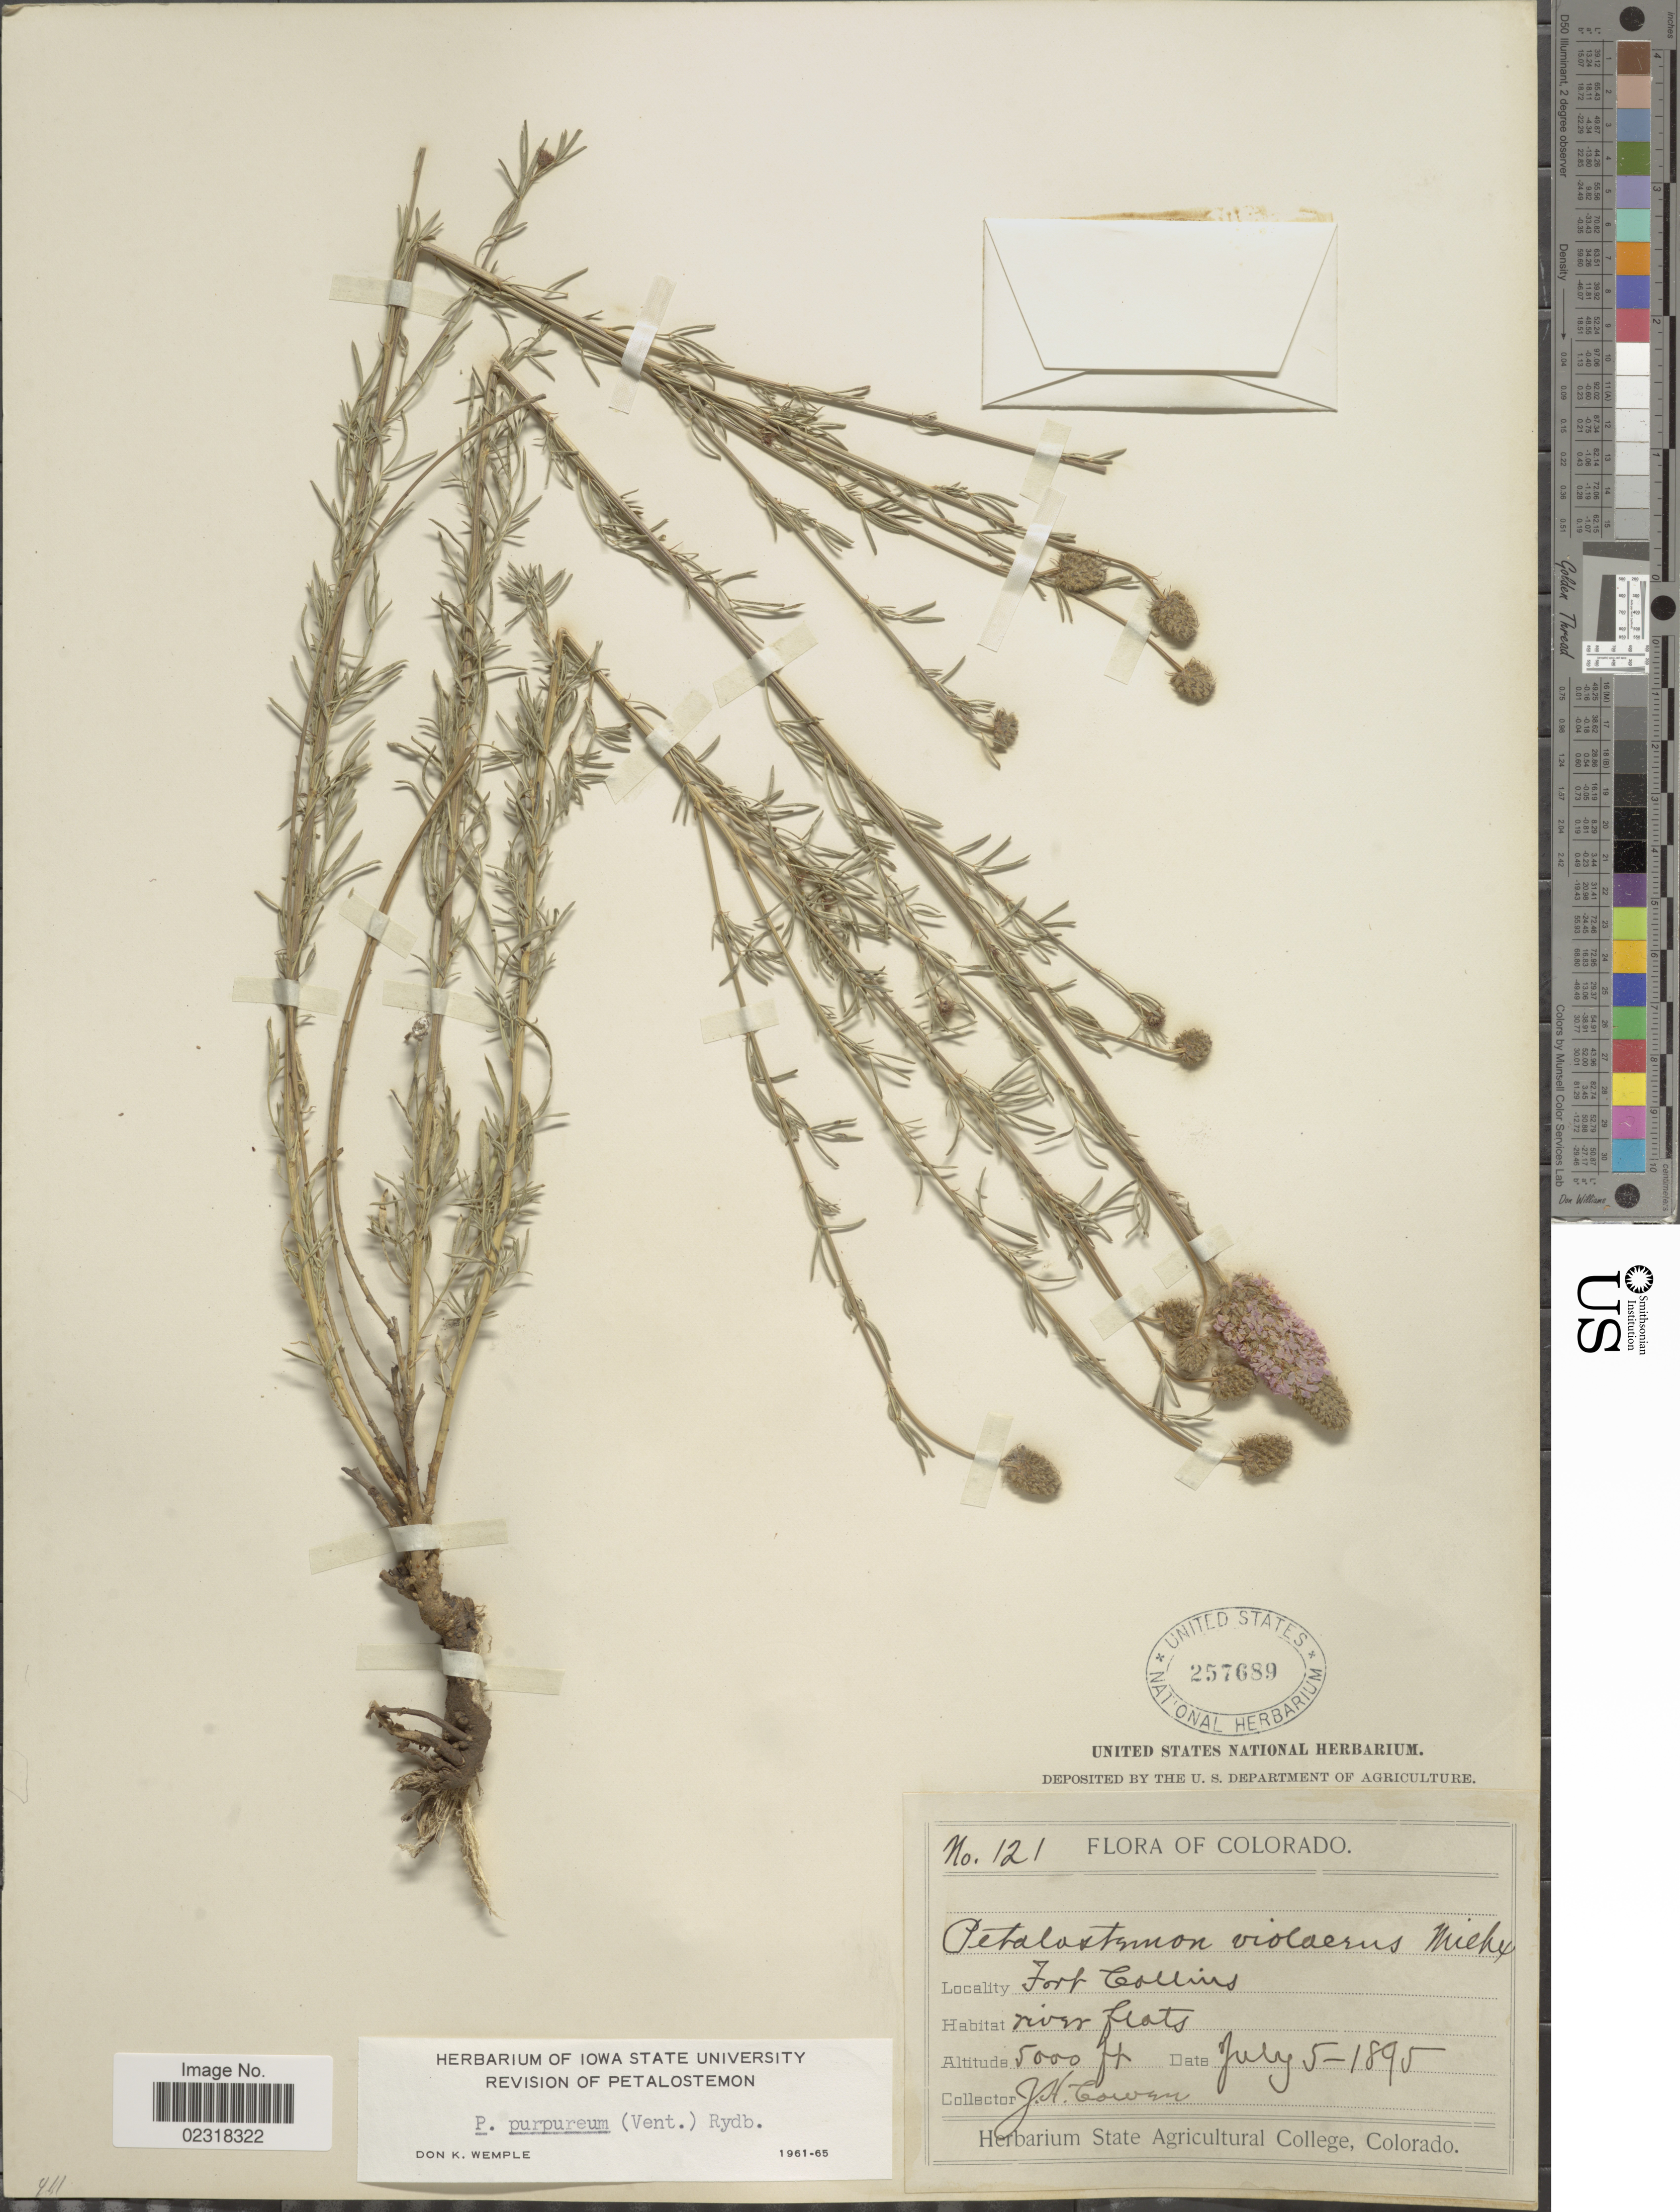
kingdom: Plantae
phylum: Tracheophyta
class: Magnoliopsida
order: Fabales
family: Fabaceae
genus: Dalea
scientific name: Dalea purpurea var. purpurea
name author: Vent.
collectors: J. H. Cowan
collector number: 121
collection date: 1895-07-05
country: United States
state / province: Colorado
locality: Fort Collins, river flats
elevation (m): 1524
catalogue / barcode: US 257689